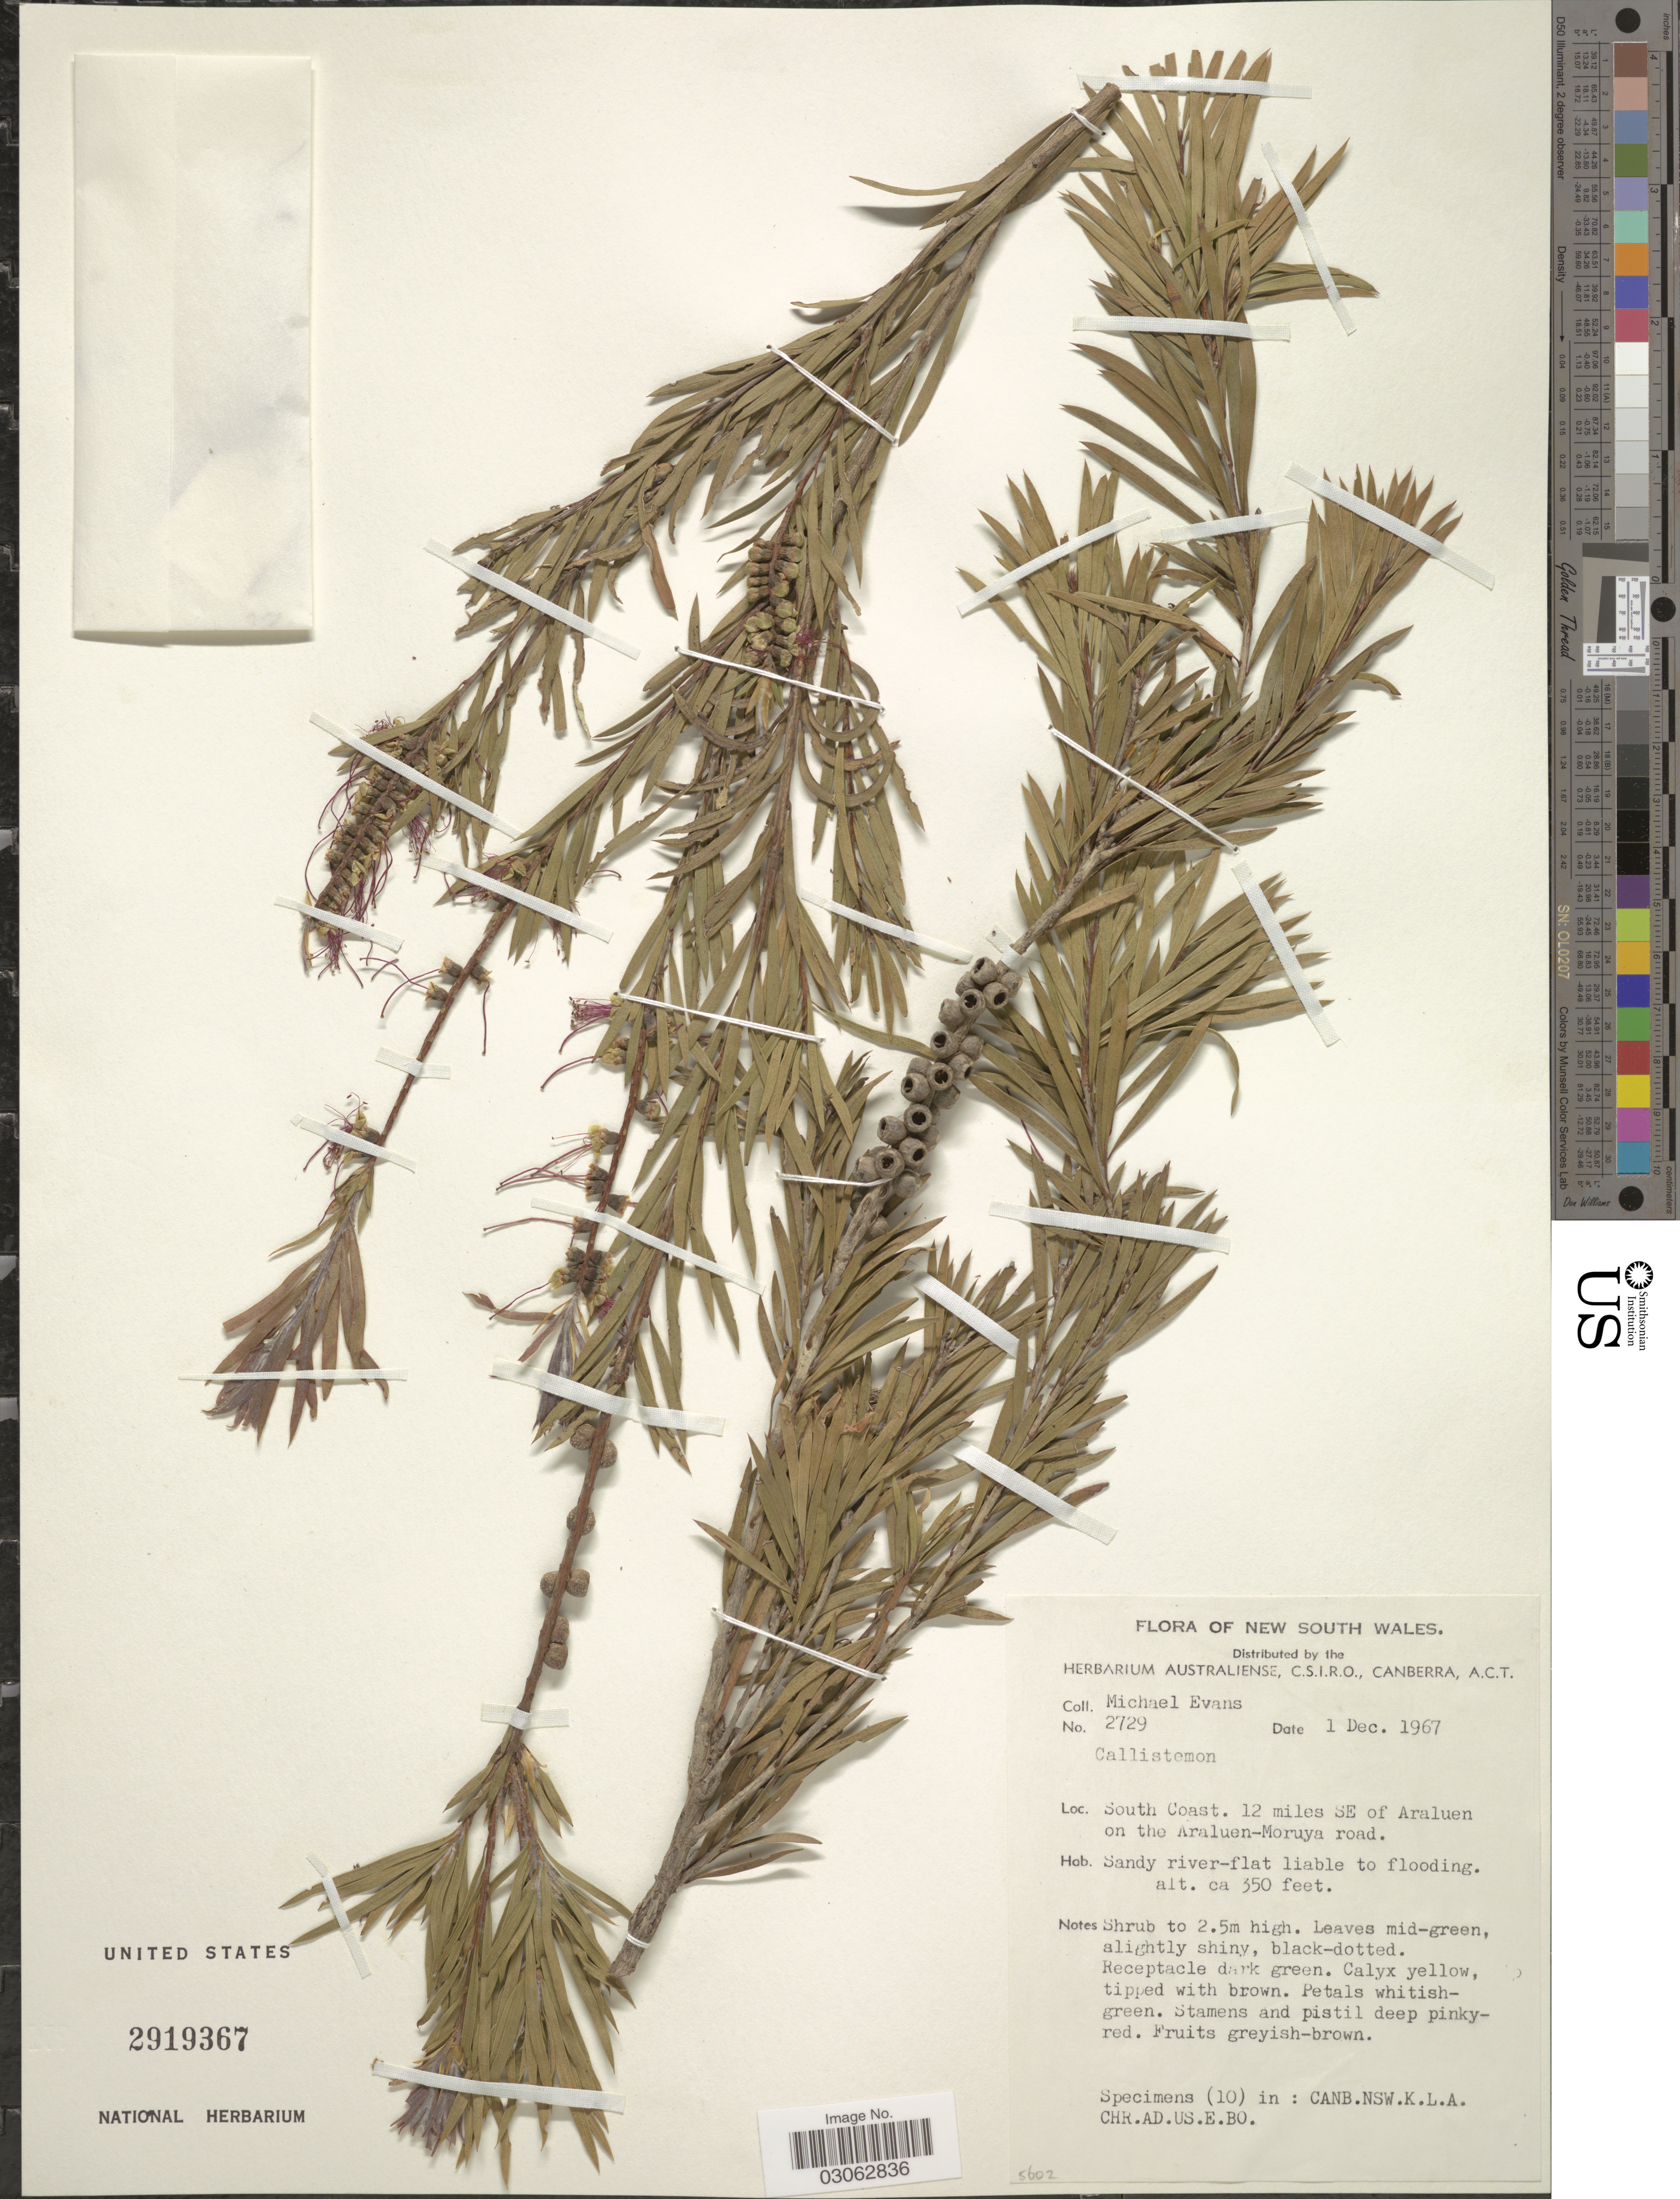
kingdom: Plantae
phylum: Tracheophyta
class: Magnoliopsida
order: Myrtales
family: Myrtaceae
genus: Callistemon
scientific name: Callistemon sp.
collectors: M. Evans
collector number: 2729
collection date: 1967-12-01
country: Australia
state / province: New South Wales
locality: South Coast. 12 miles SE of Araluen on the Araluen-Moruya road.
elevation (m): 107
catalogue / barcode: US 2919367